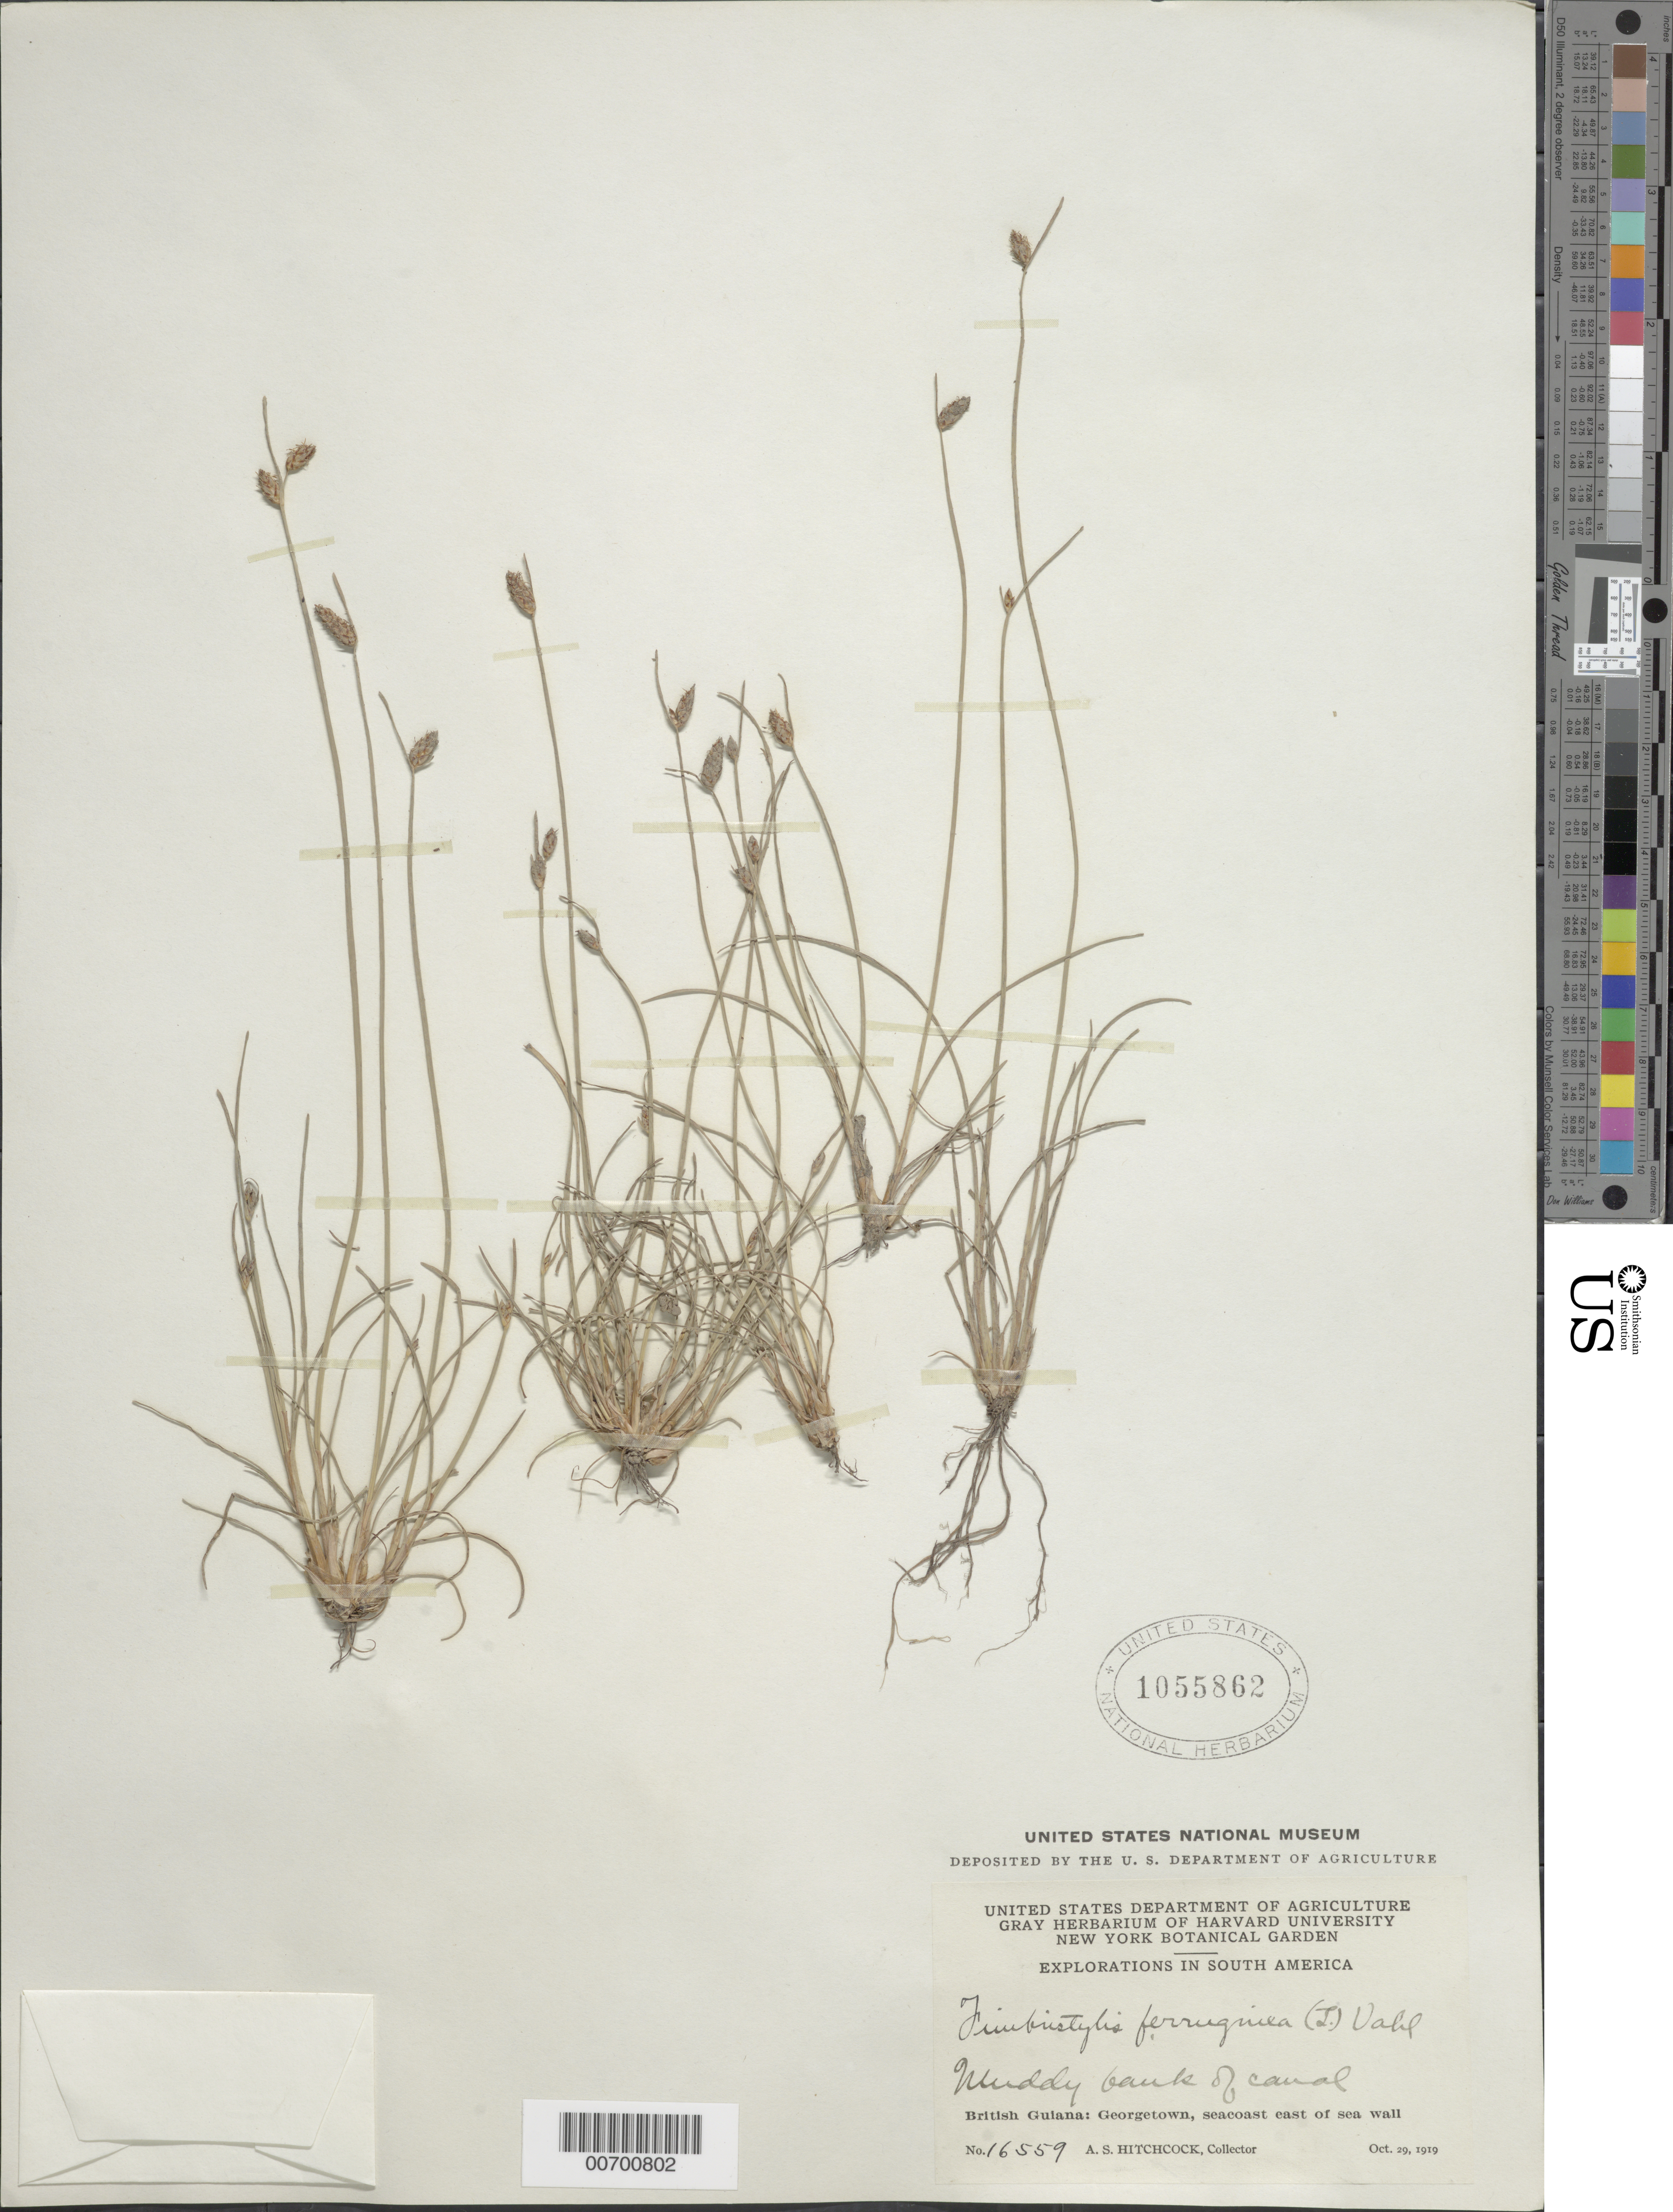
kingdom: Plantae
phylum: Tracheophyta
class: Liliopsida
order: Poales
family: Cyperaceae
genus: Fimbristylis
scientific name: Fimbristylis ferruginea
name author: (L.) Vahl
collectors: A. S. Hitchcock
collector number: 16559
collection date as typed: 29-Oct-19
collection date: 1919-10-29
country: Guyana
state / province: Demerara-Mahaica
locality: Georgetown, seacoast E of sea wall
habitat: Muddy bank of canal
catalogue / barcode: US 1055862